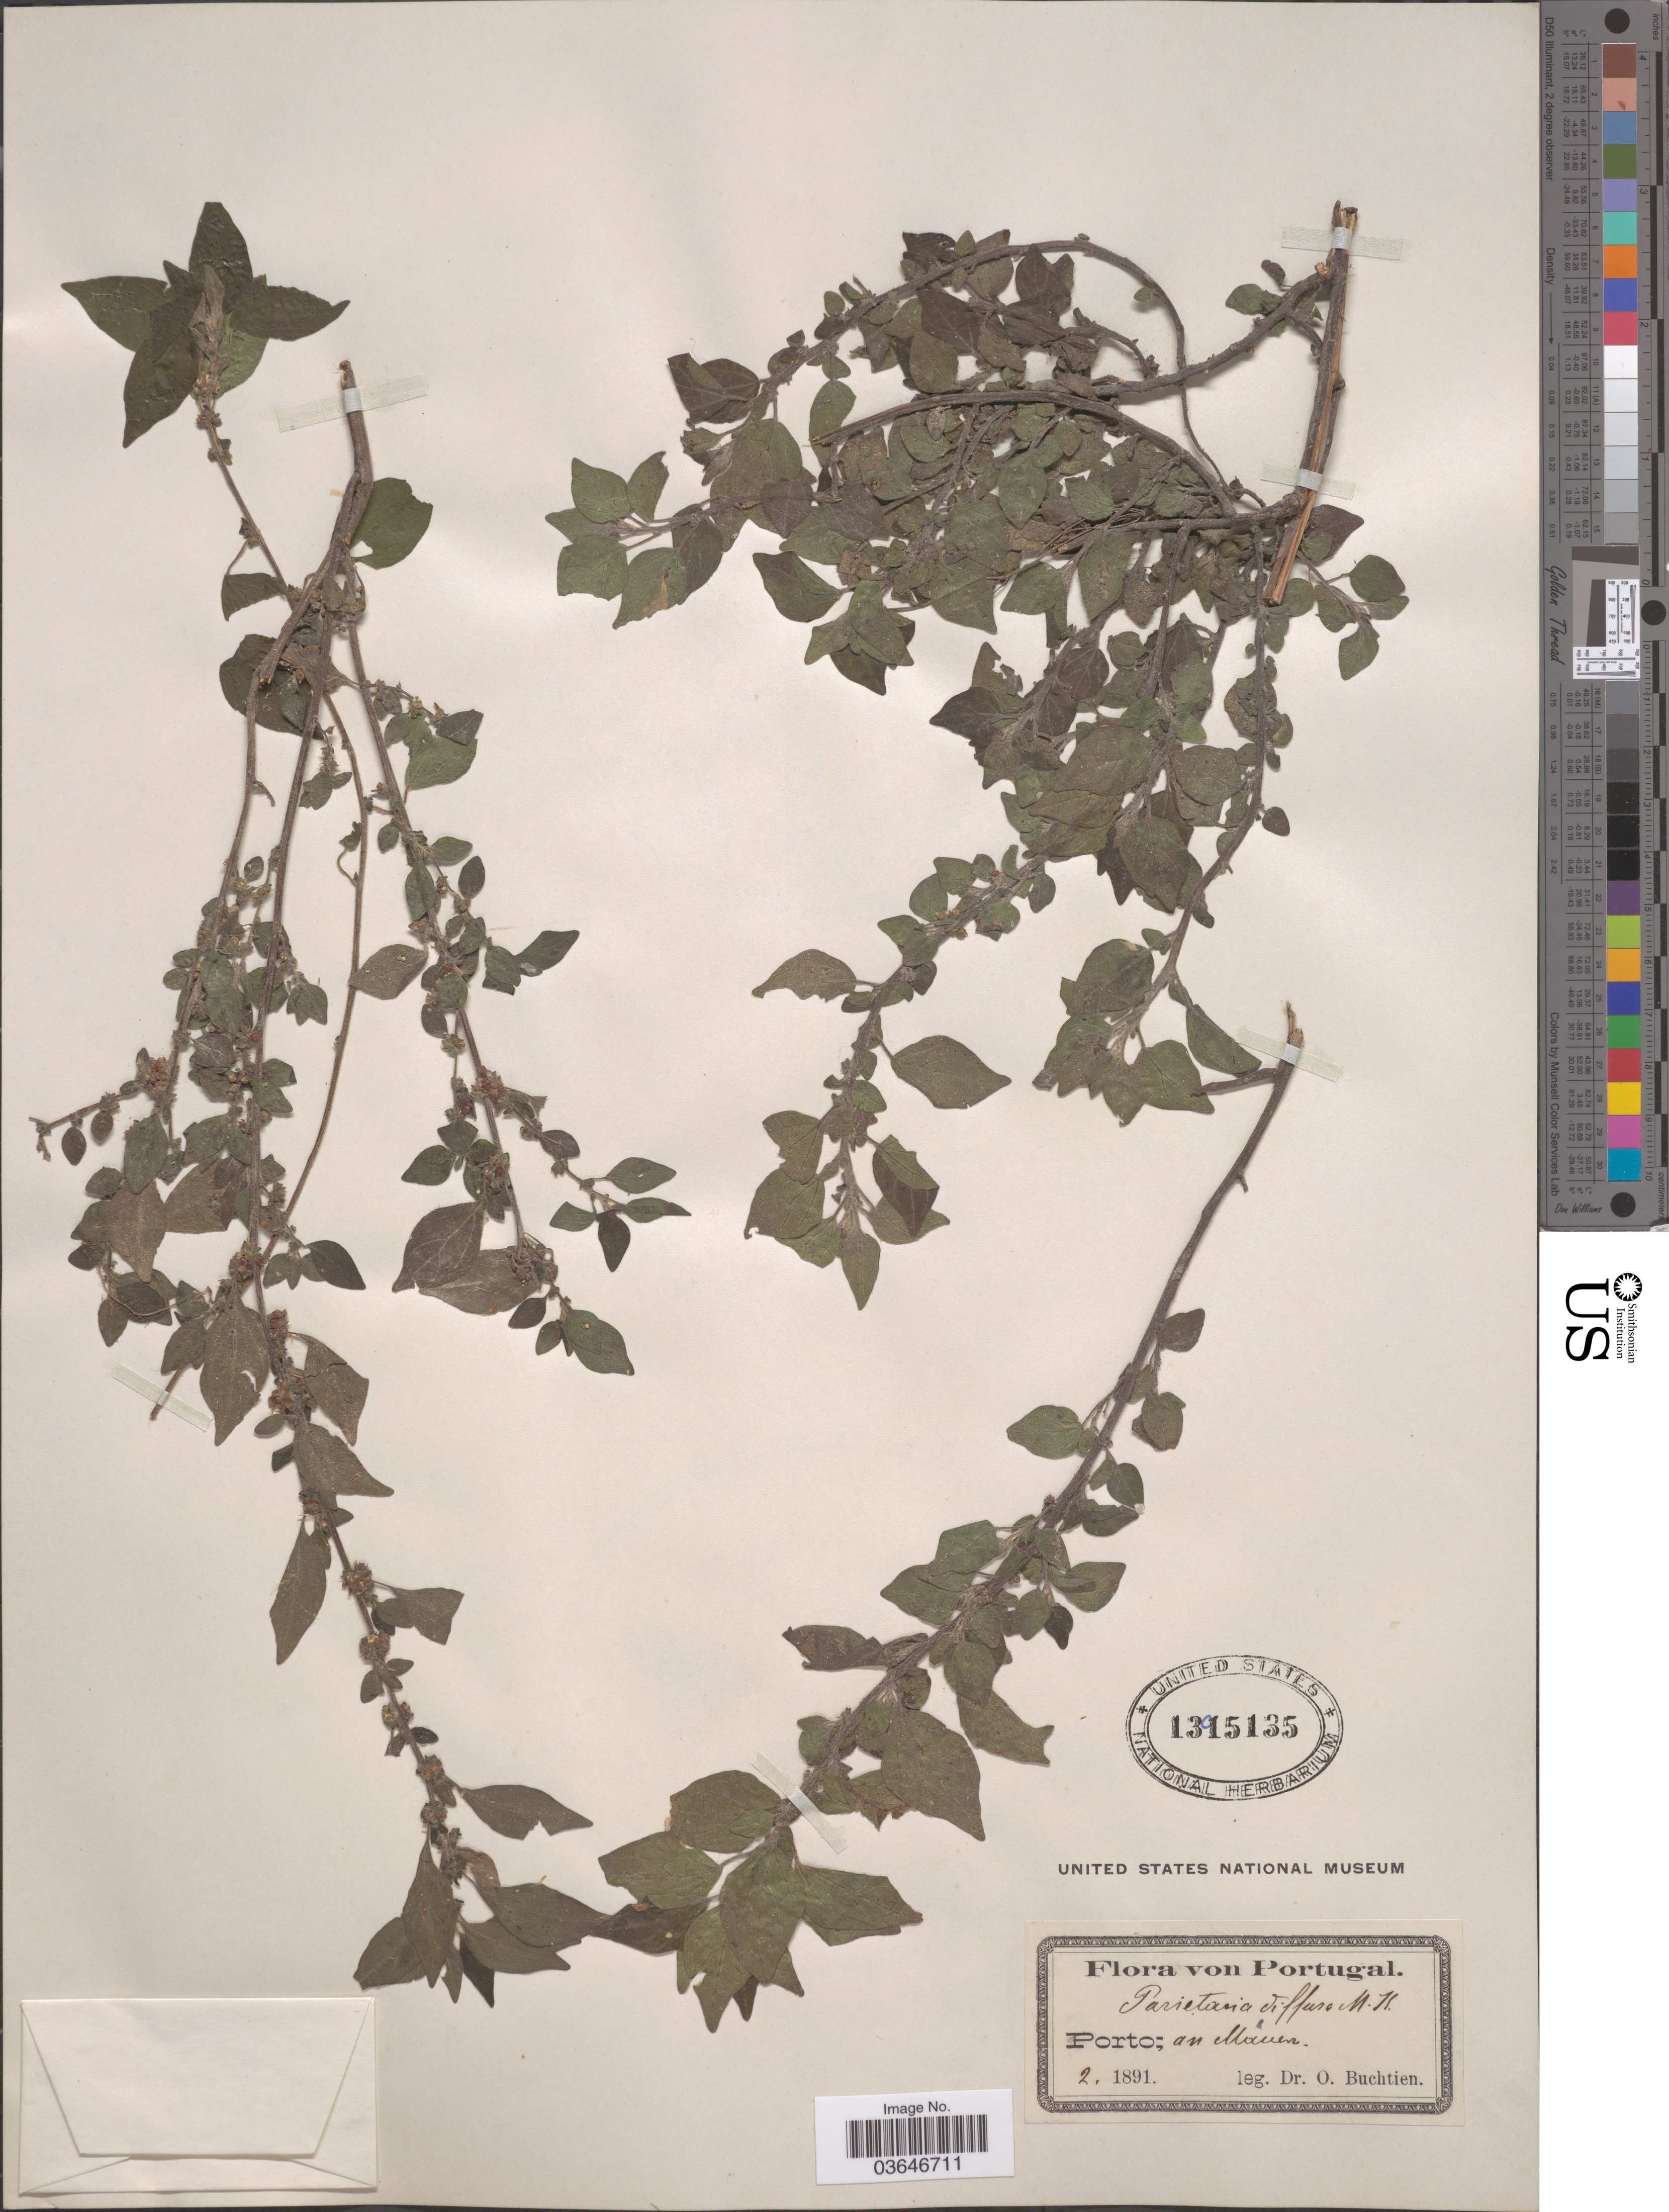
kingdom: Plantae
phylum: Tracheophyta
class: Magnoliopsida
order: Rosales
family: Urticaceae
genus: Parietaria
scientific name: Parietaria diffusa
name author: Mert. ex W.D.J. Koch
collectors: O. Buchtien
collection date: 1891-02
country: Portugal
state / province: Porto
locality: An Mauern.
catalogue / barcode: US 1395135